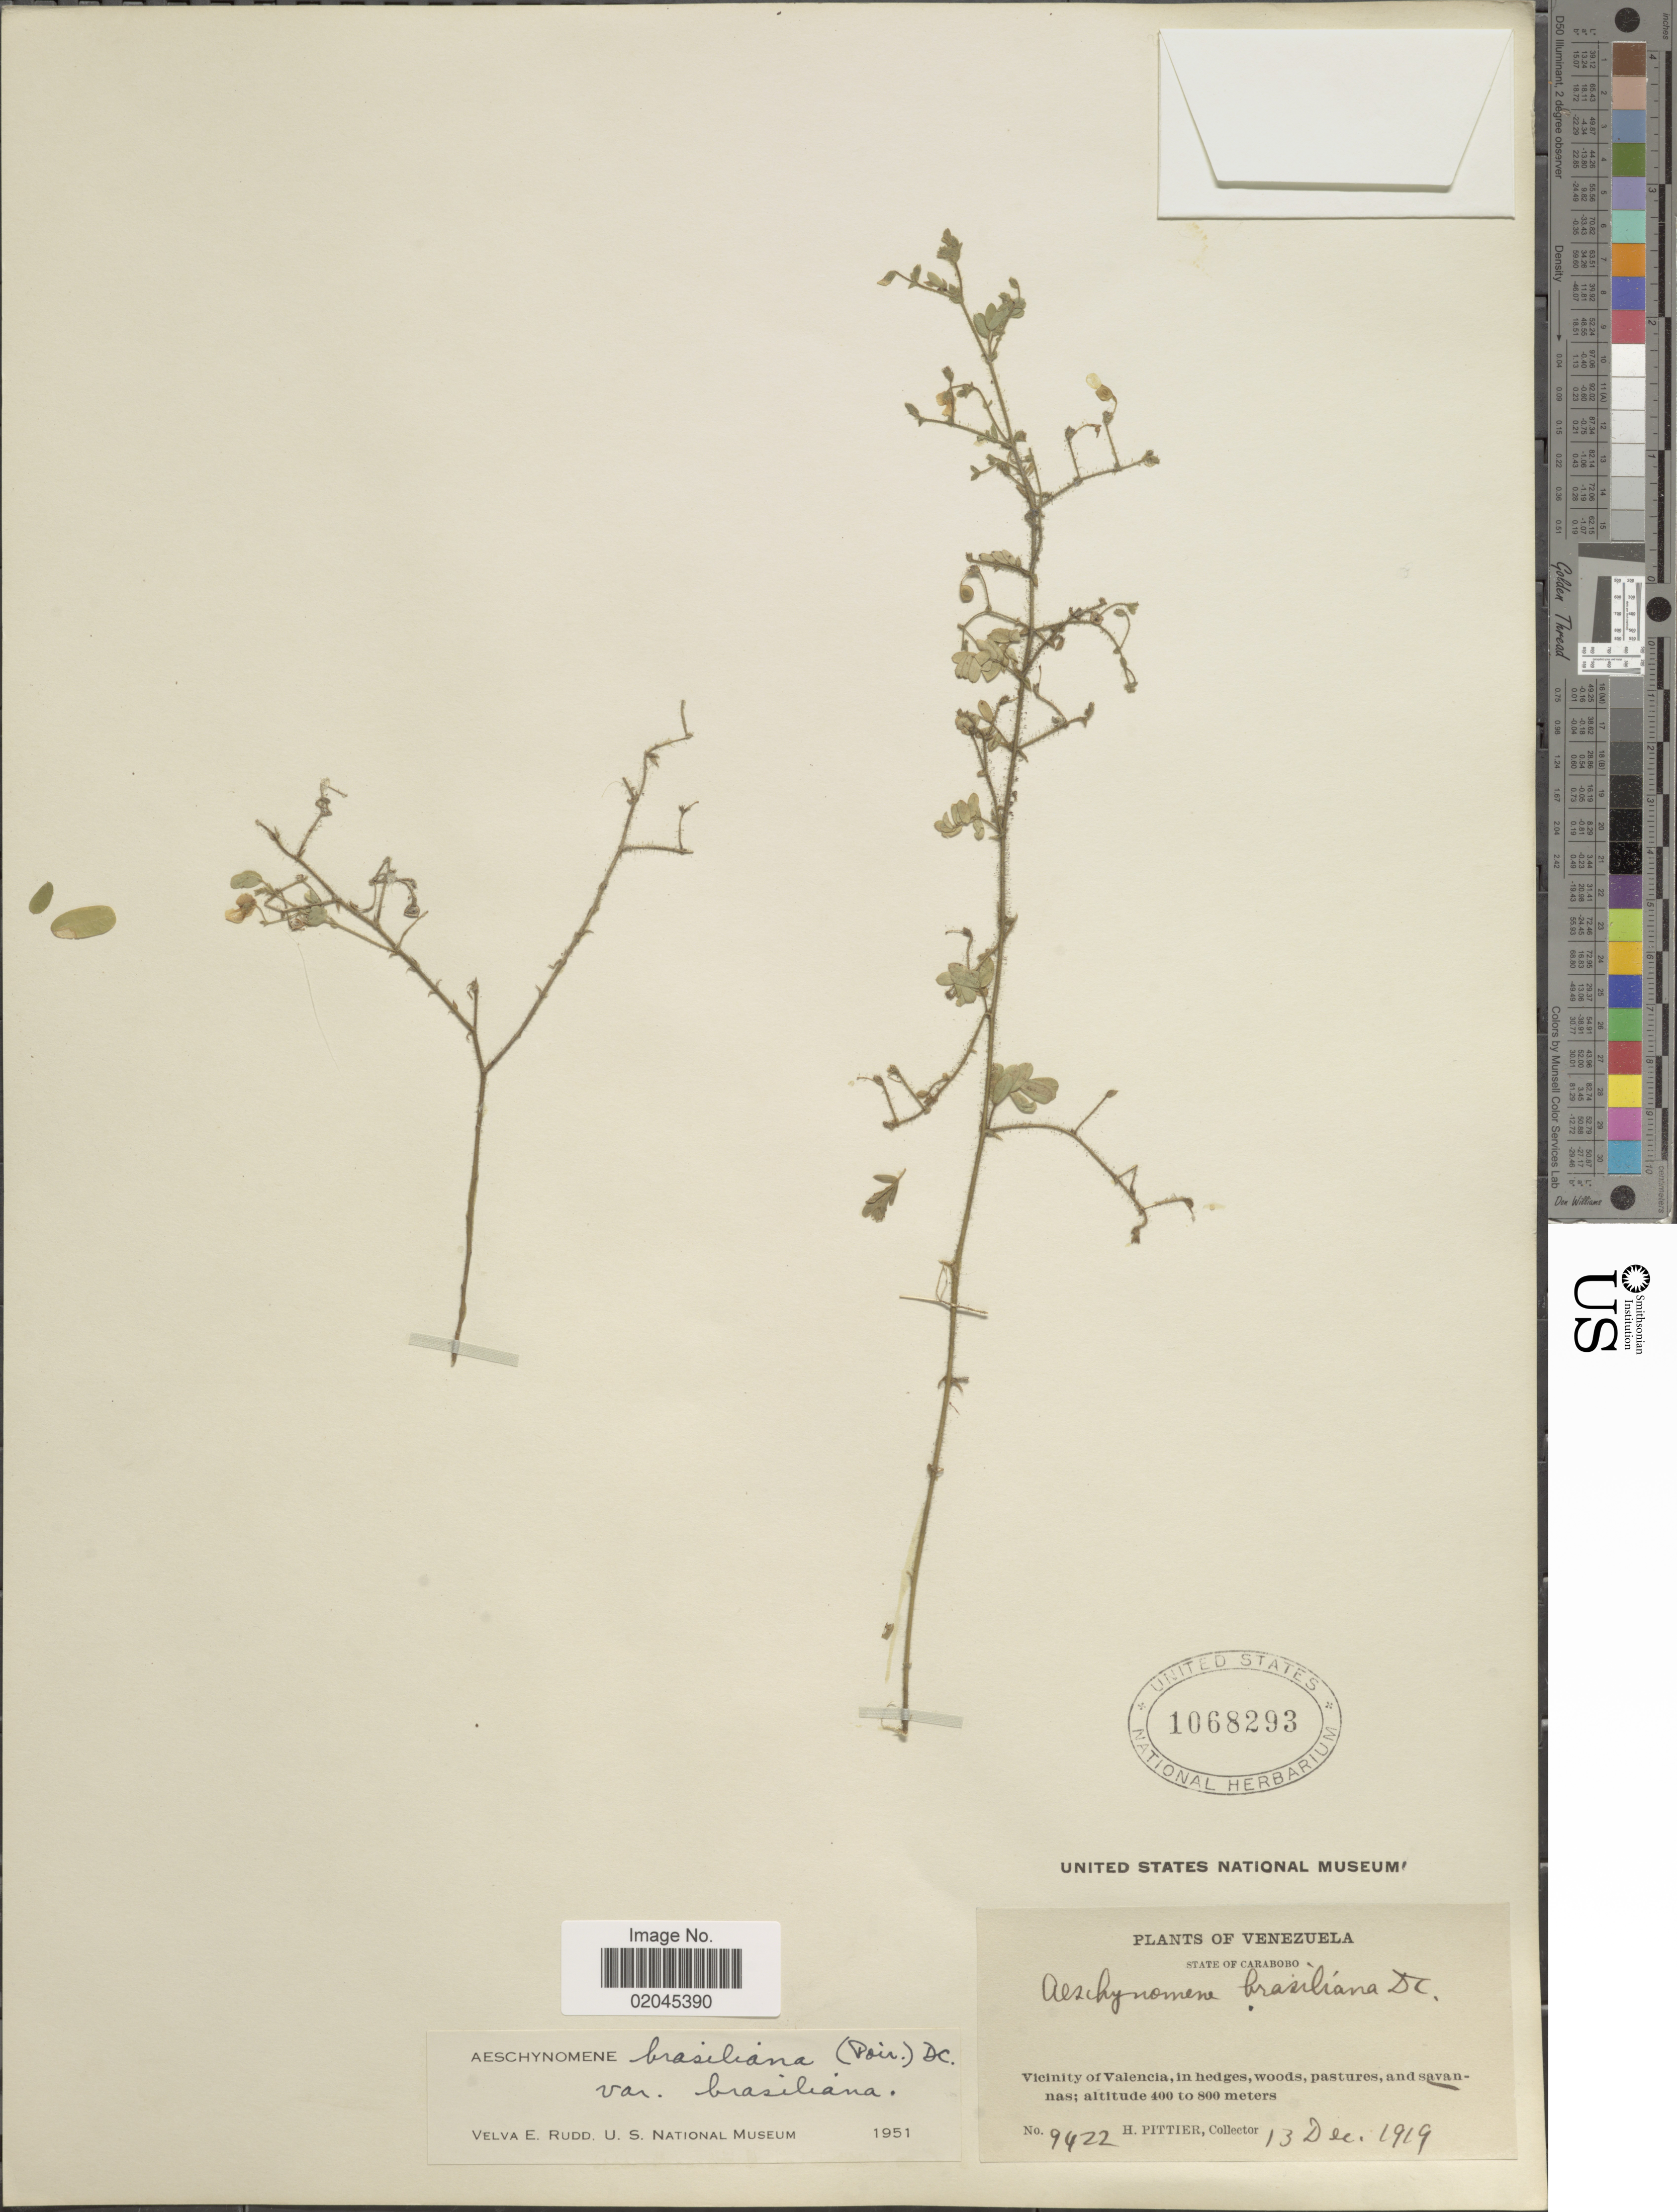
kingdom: Plantae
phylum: Tracheophyta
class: Magnoliopsida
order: Fabales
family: Fabaceae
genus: Aeschynomene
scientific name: Aeschynomene brasiliana var. brasiliana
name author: (Poir.) DC.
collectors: H. F. Pittier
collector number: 9422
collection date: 1919-12-13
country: Venezuela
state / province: Carabobo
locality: State of Carabobo, Vicinity of Valencia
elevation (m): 400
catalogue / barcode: US 106829